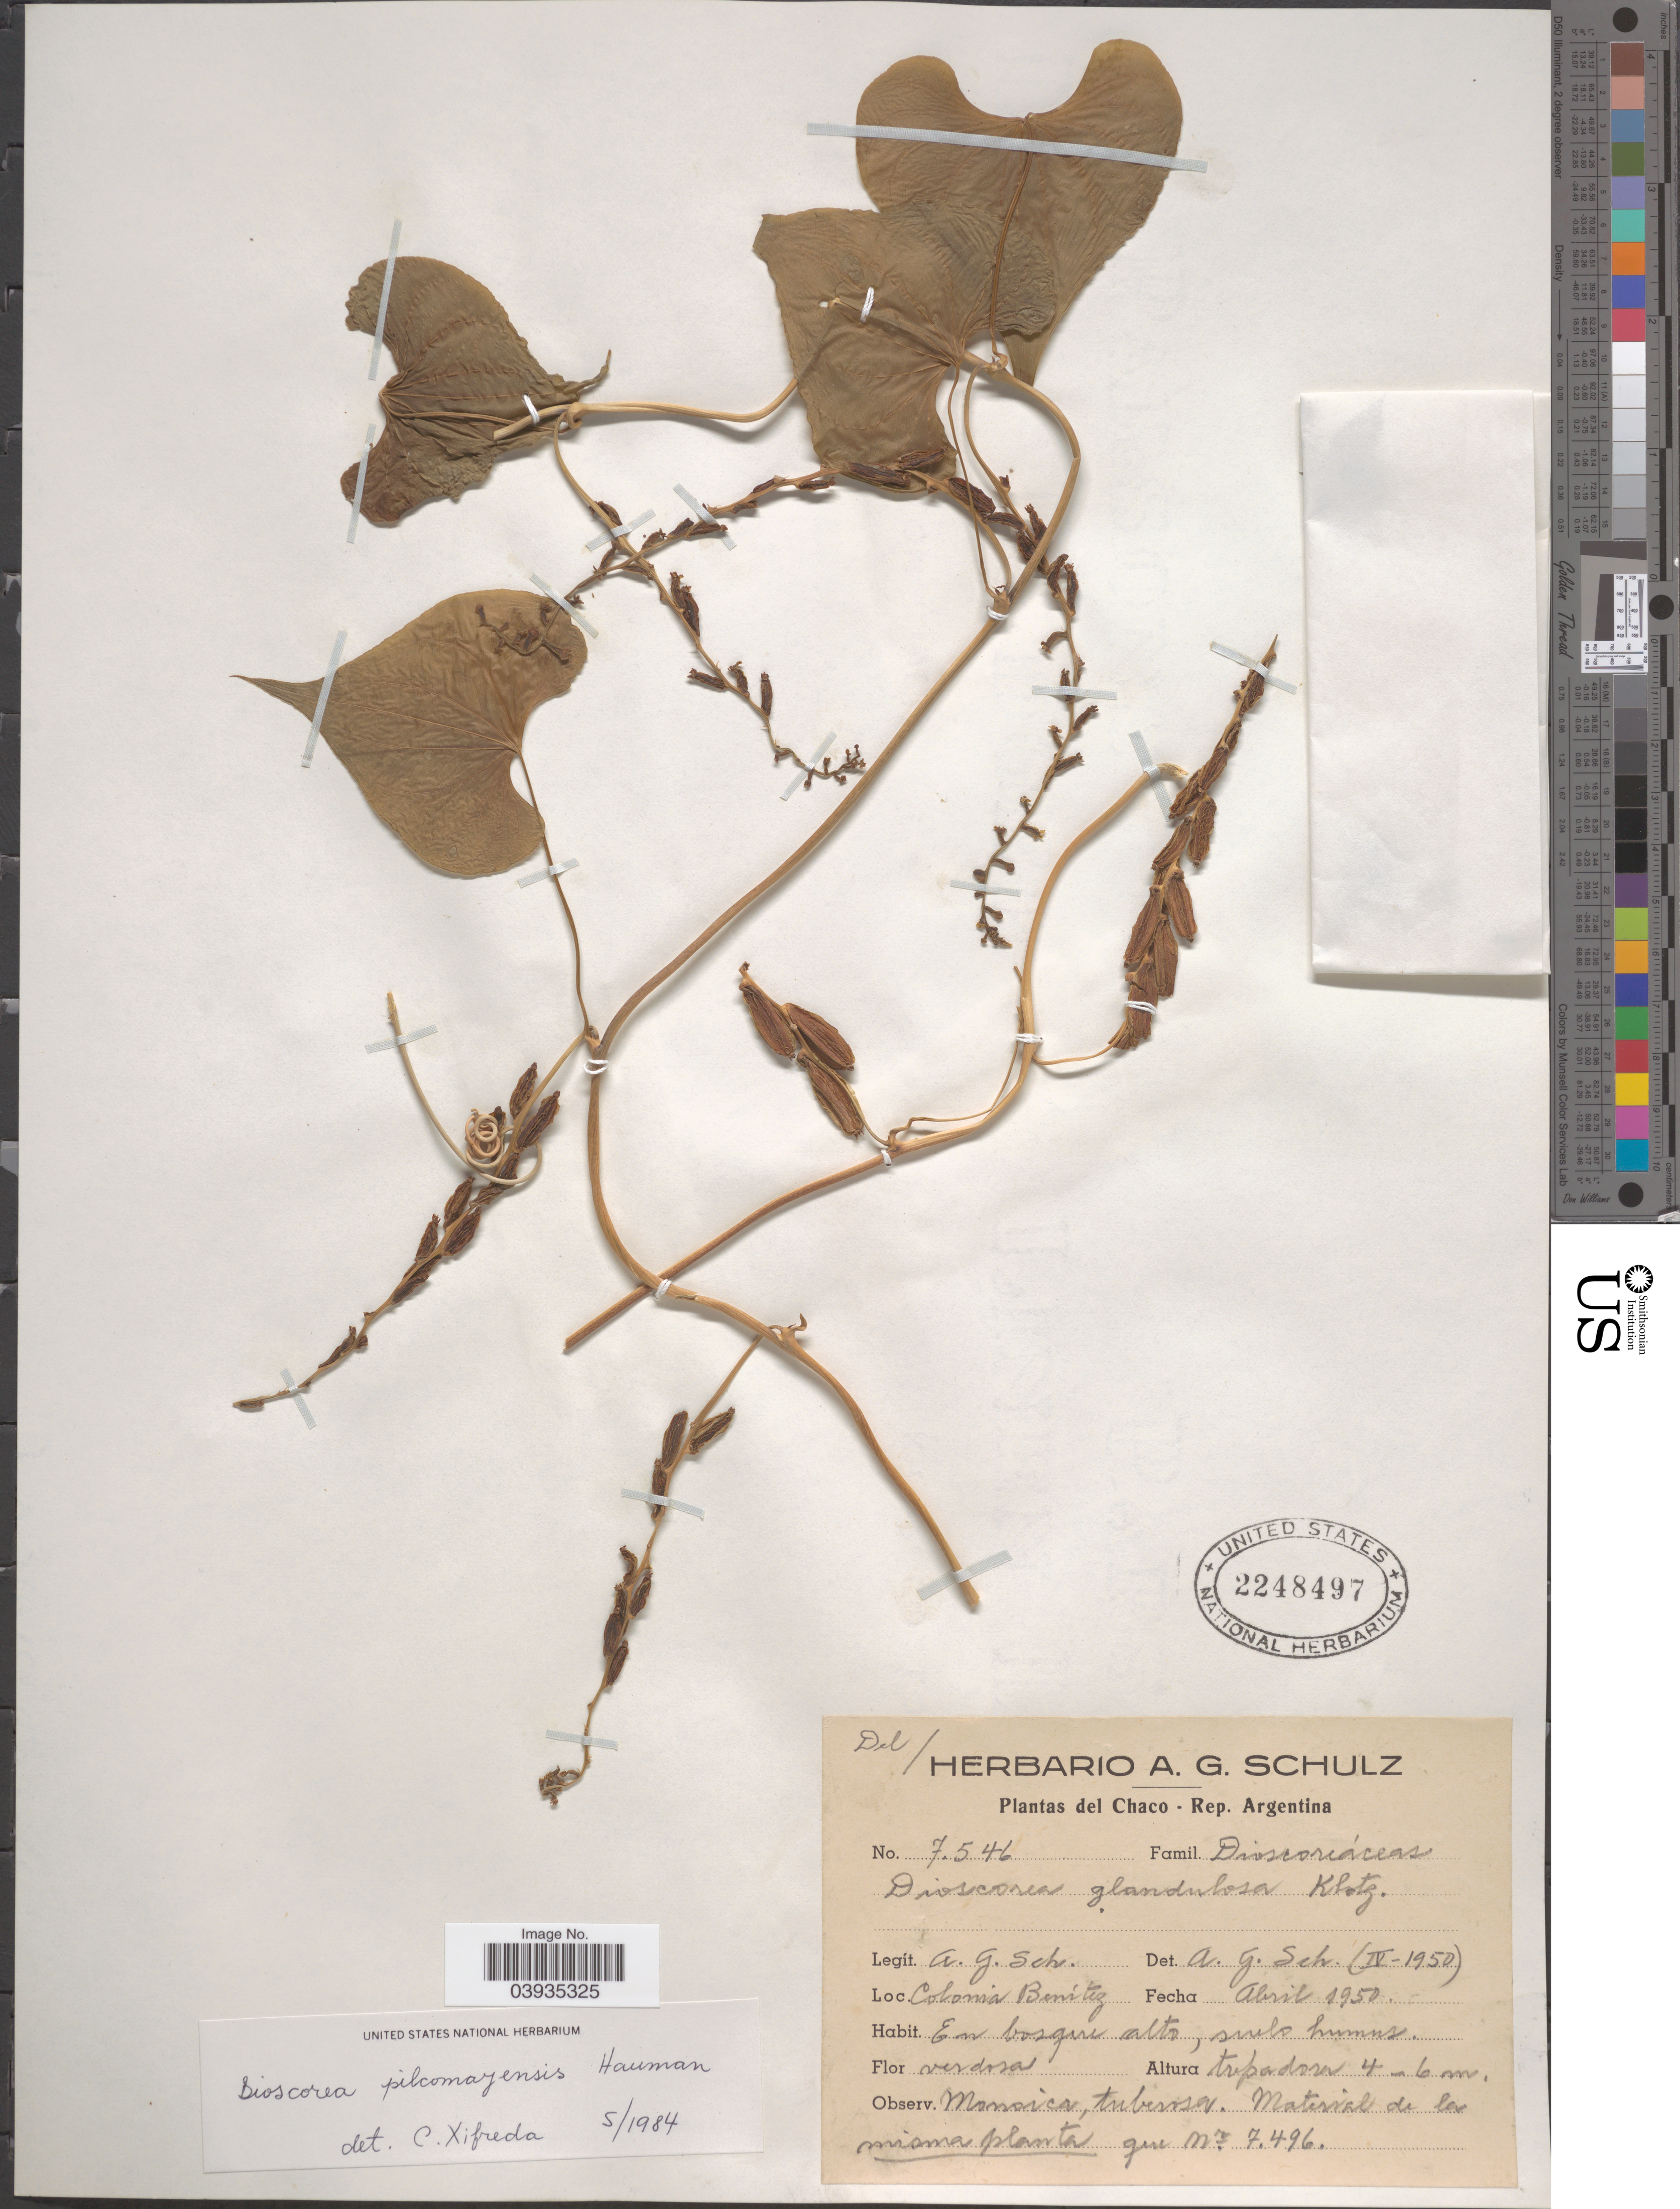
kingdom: Plantae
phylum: Tracheophyta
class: Liliopsida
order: Dioscoreales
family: Dioscoreaceae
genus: Dioscorea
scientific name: Dioscorea pilcomayensis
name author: Hauman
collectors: A. G. Schulz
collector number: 7544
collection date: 1950-04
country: Argentina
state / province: Chaco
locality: Colonia Benitez.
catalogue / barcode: US 2248497